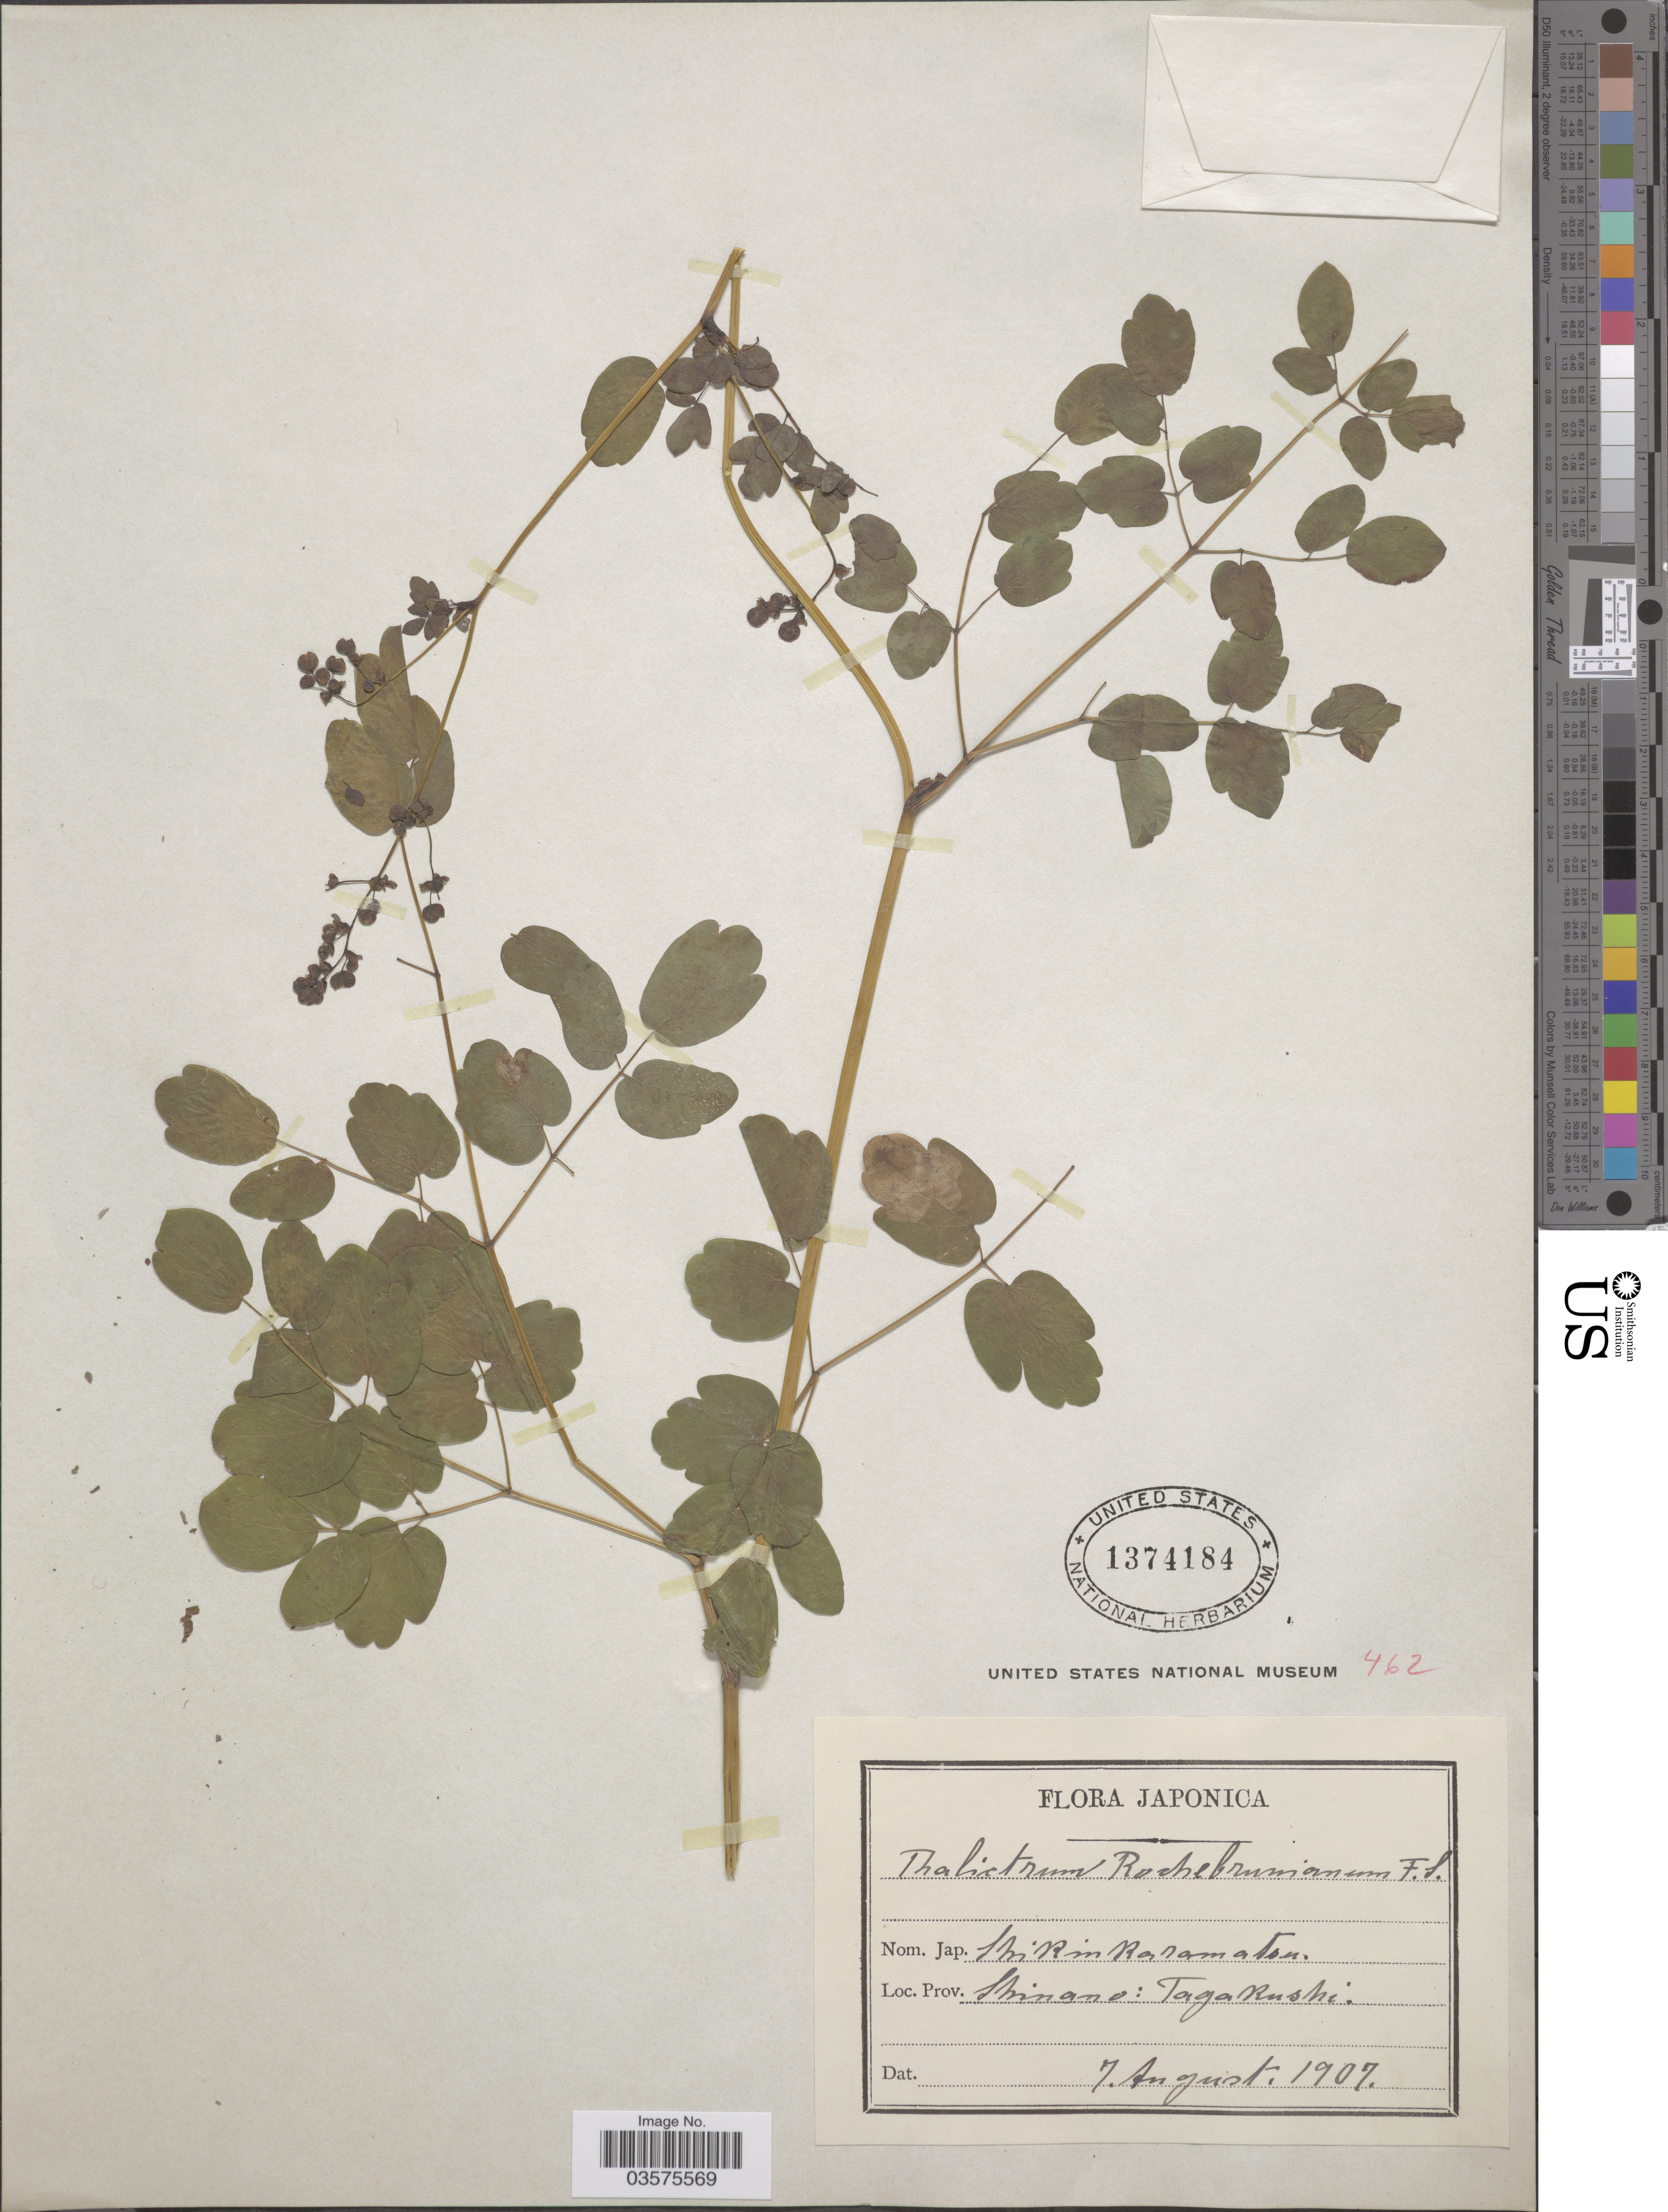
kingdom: Plantae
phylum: Tracheophyta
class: Magnoliopsida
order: Ranunculales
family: Ranunculaceae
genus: Thalictrum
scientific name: Thalictrum rochebrunnianum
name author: Franch. & Sav.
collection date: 1907-08-07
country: Japan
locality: Prov. Shinano: Tagakushi.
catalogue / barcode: US 1374184